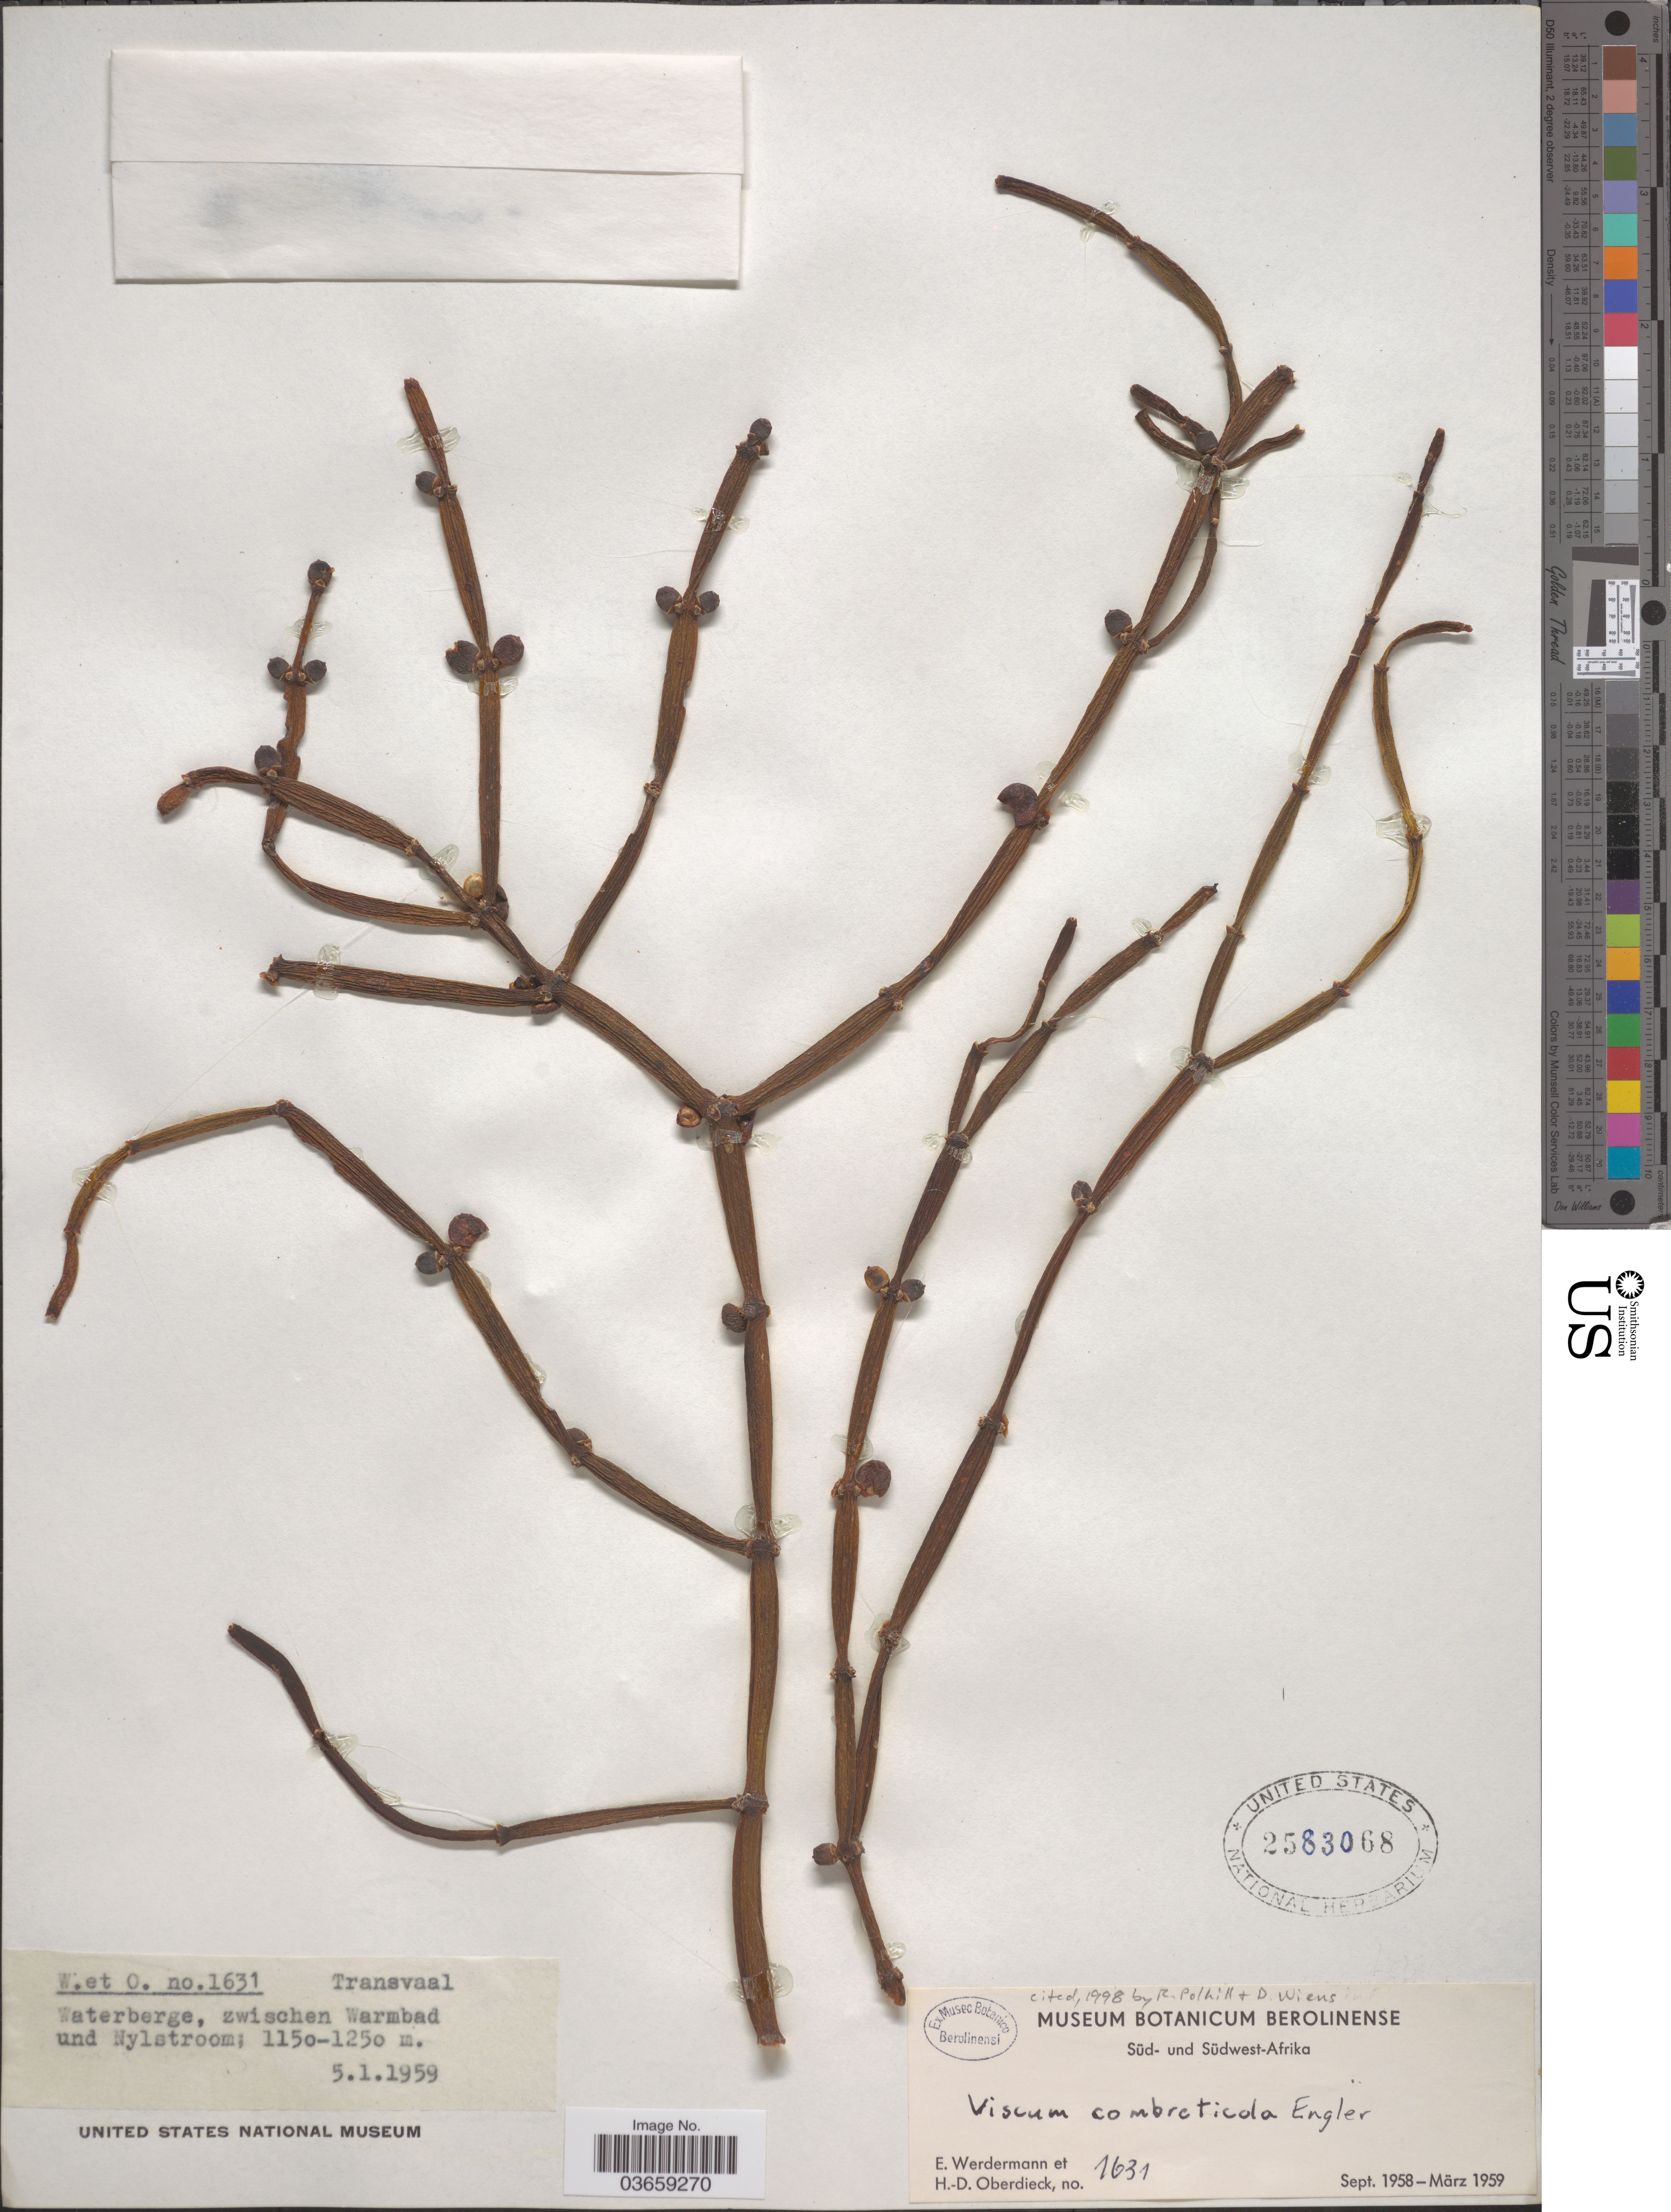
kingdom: Plantae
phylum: Tracheophyta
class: Magnoliopsida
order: Santalales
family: Viscaceae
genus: Viscum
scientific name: Viscum combreticola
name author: Engl.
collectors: E. Werdermann & H. Oberdieck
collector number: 1631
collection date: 1959-01-05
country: South Africa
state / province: Limpopo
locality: Süd-Afrika. Transvaal. Waterberge, zwischen Warmbad und Nylstroom.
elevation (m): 1150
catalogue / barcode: US 2583068